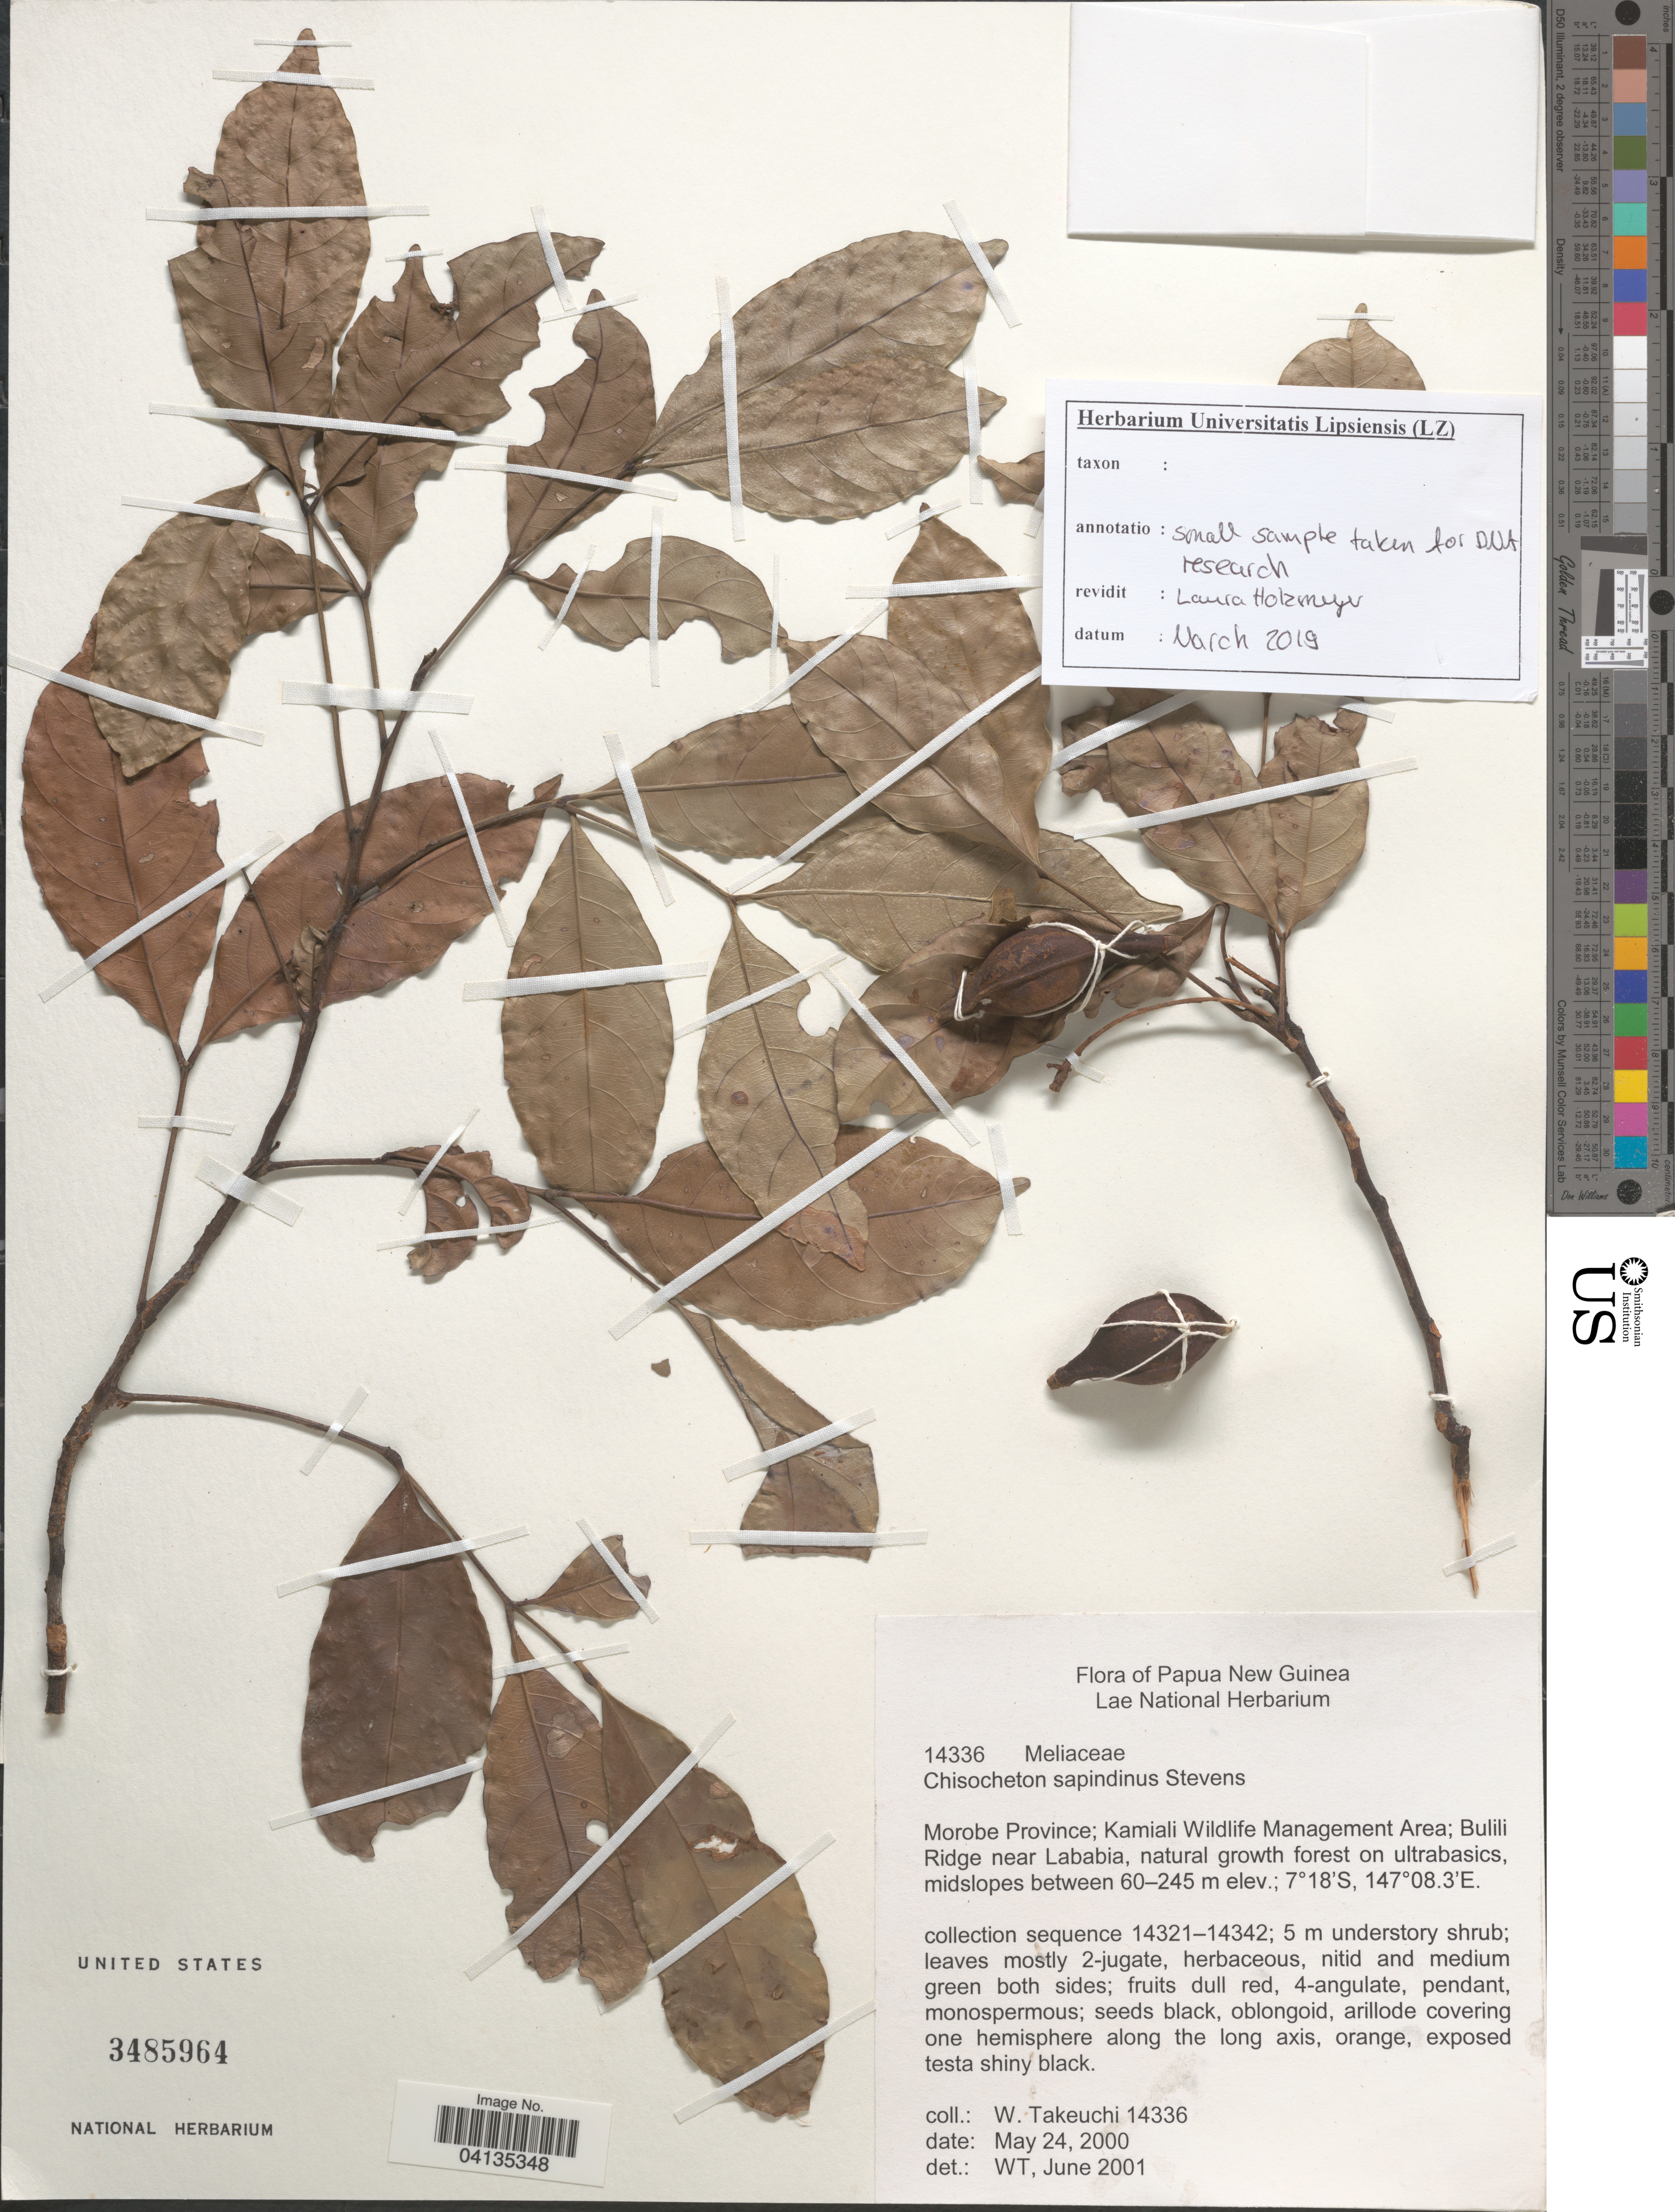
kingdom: Plantae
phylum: Tracheophyta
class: Magnoliopsida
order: Sapindales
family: Meliaceae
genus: Chisocheton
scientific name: Chisocheton sapindinus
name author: P.F. Stevens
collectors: W. Takeuchi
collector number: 14336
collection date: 2000-05-24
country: Papua New Guinea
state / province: Morobe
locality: Kamiali Wildlife Management Area; Bulili Ridge near Lababia.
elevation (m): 60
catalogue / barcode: US 3485964